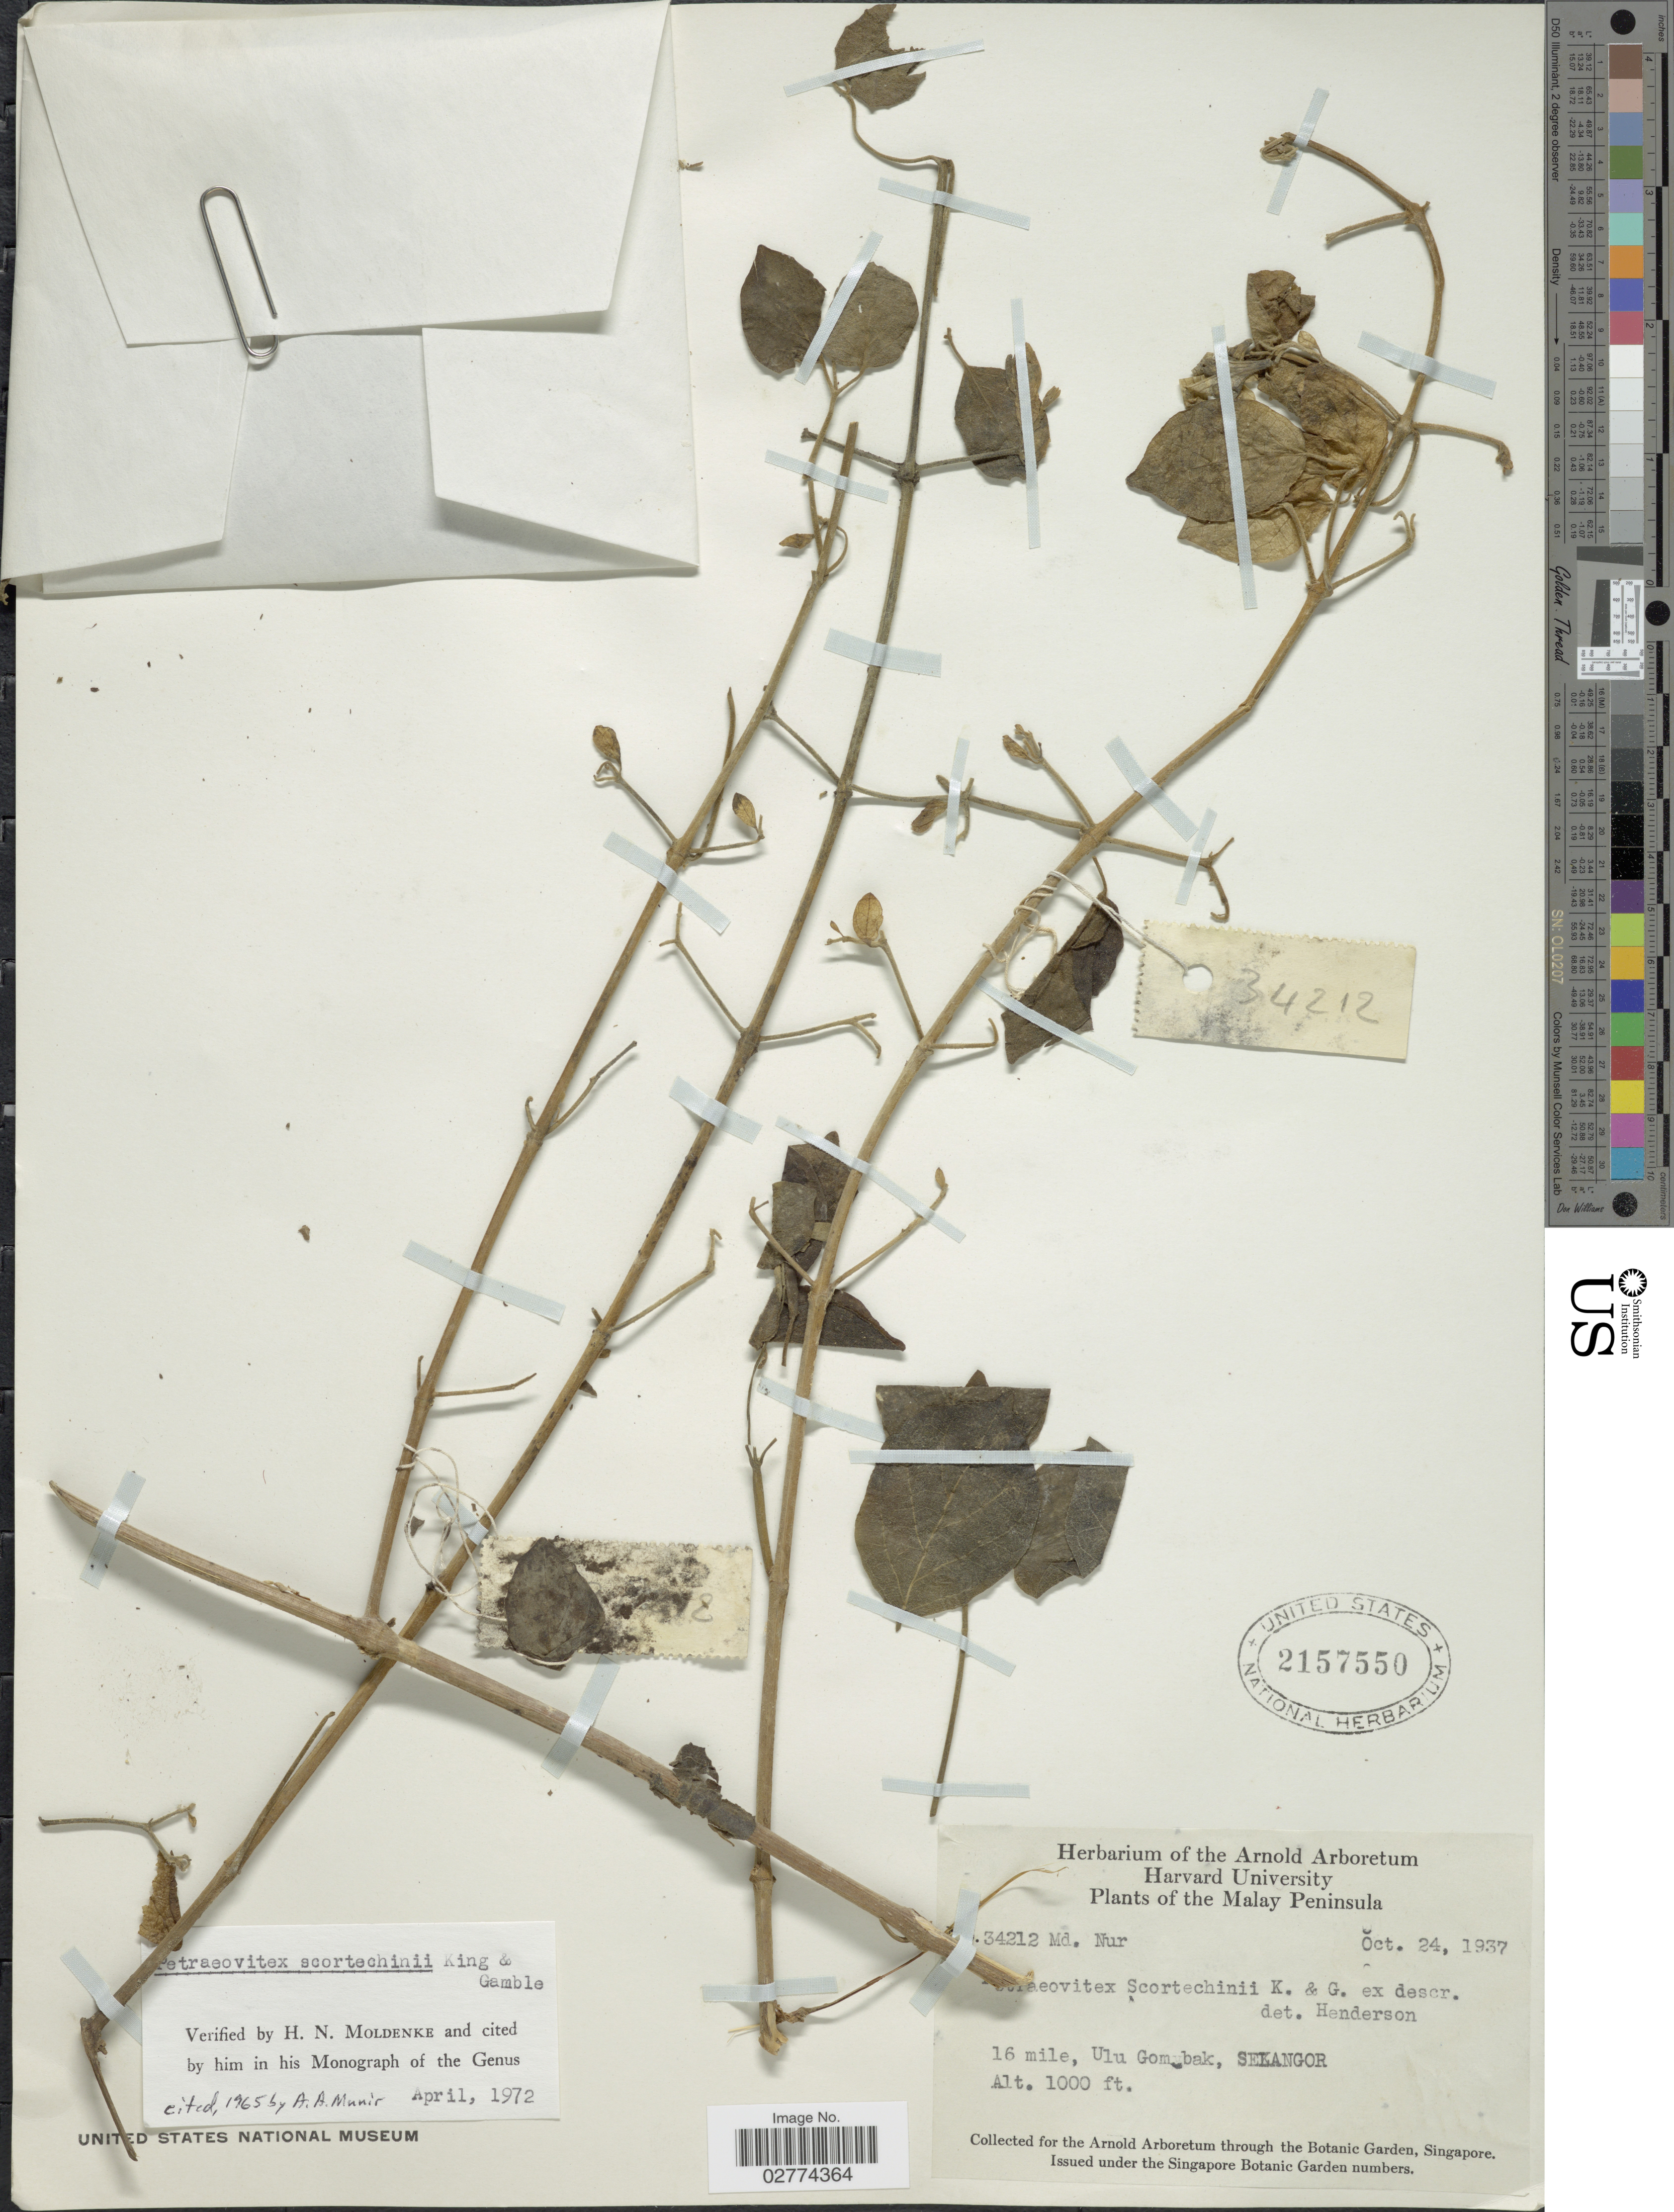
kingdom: Plantae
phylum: Tracheophyta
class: Magnoliopsida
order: Lamiales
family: Lamiaceae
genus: Petraeovitex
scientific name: Petraeovitex scortechinii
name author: King & Gamble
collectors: M. Nur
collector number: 34212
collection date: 1937-10-24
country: Malaysia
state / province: Selangor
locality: Malay Peninsula. 16 mile, Ulu Gombak.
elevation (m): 305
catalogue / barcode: US 2157550